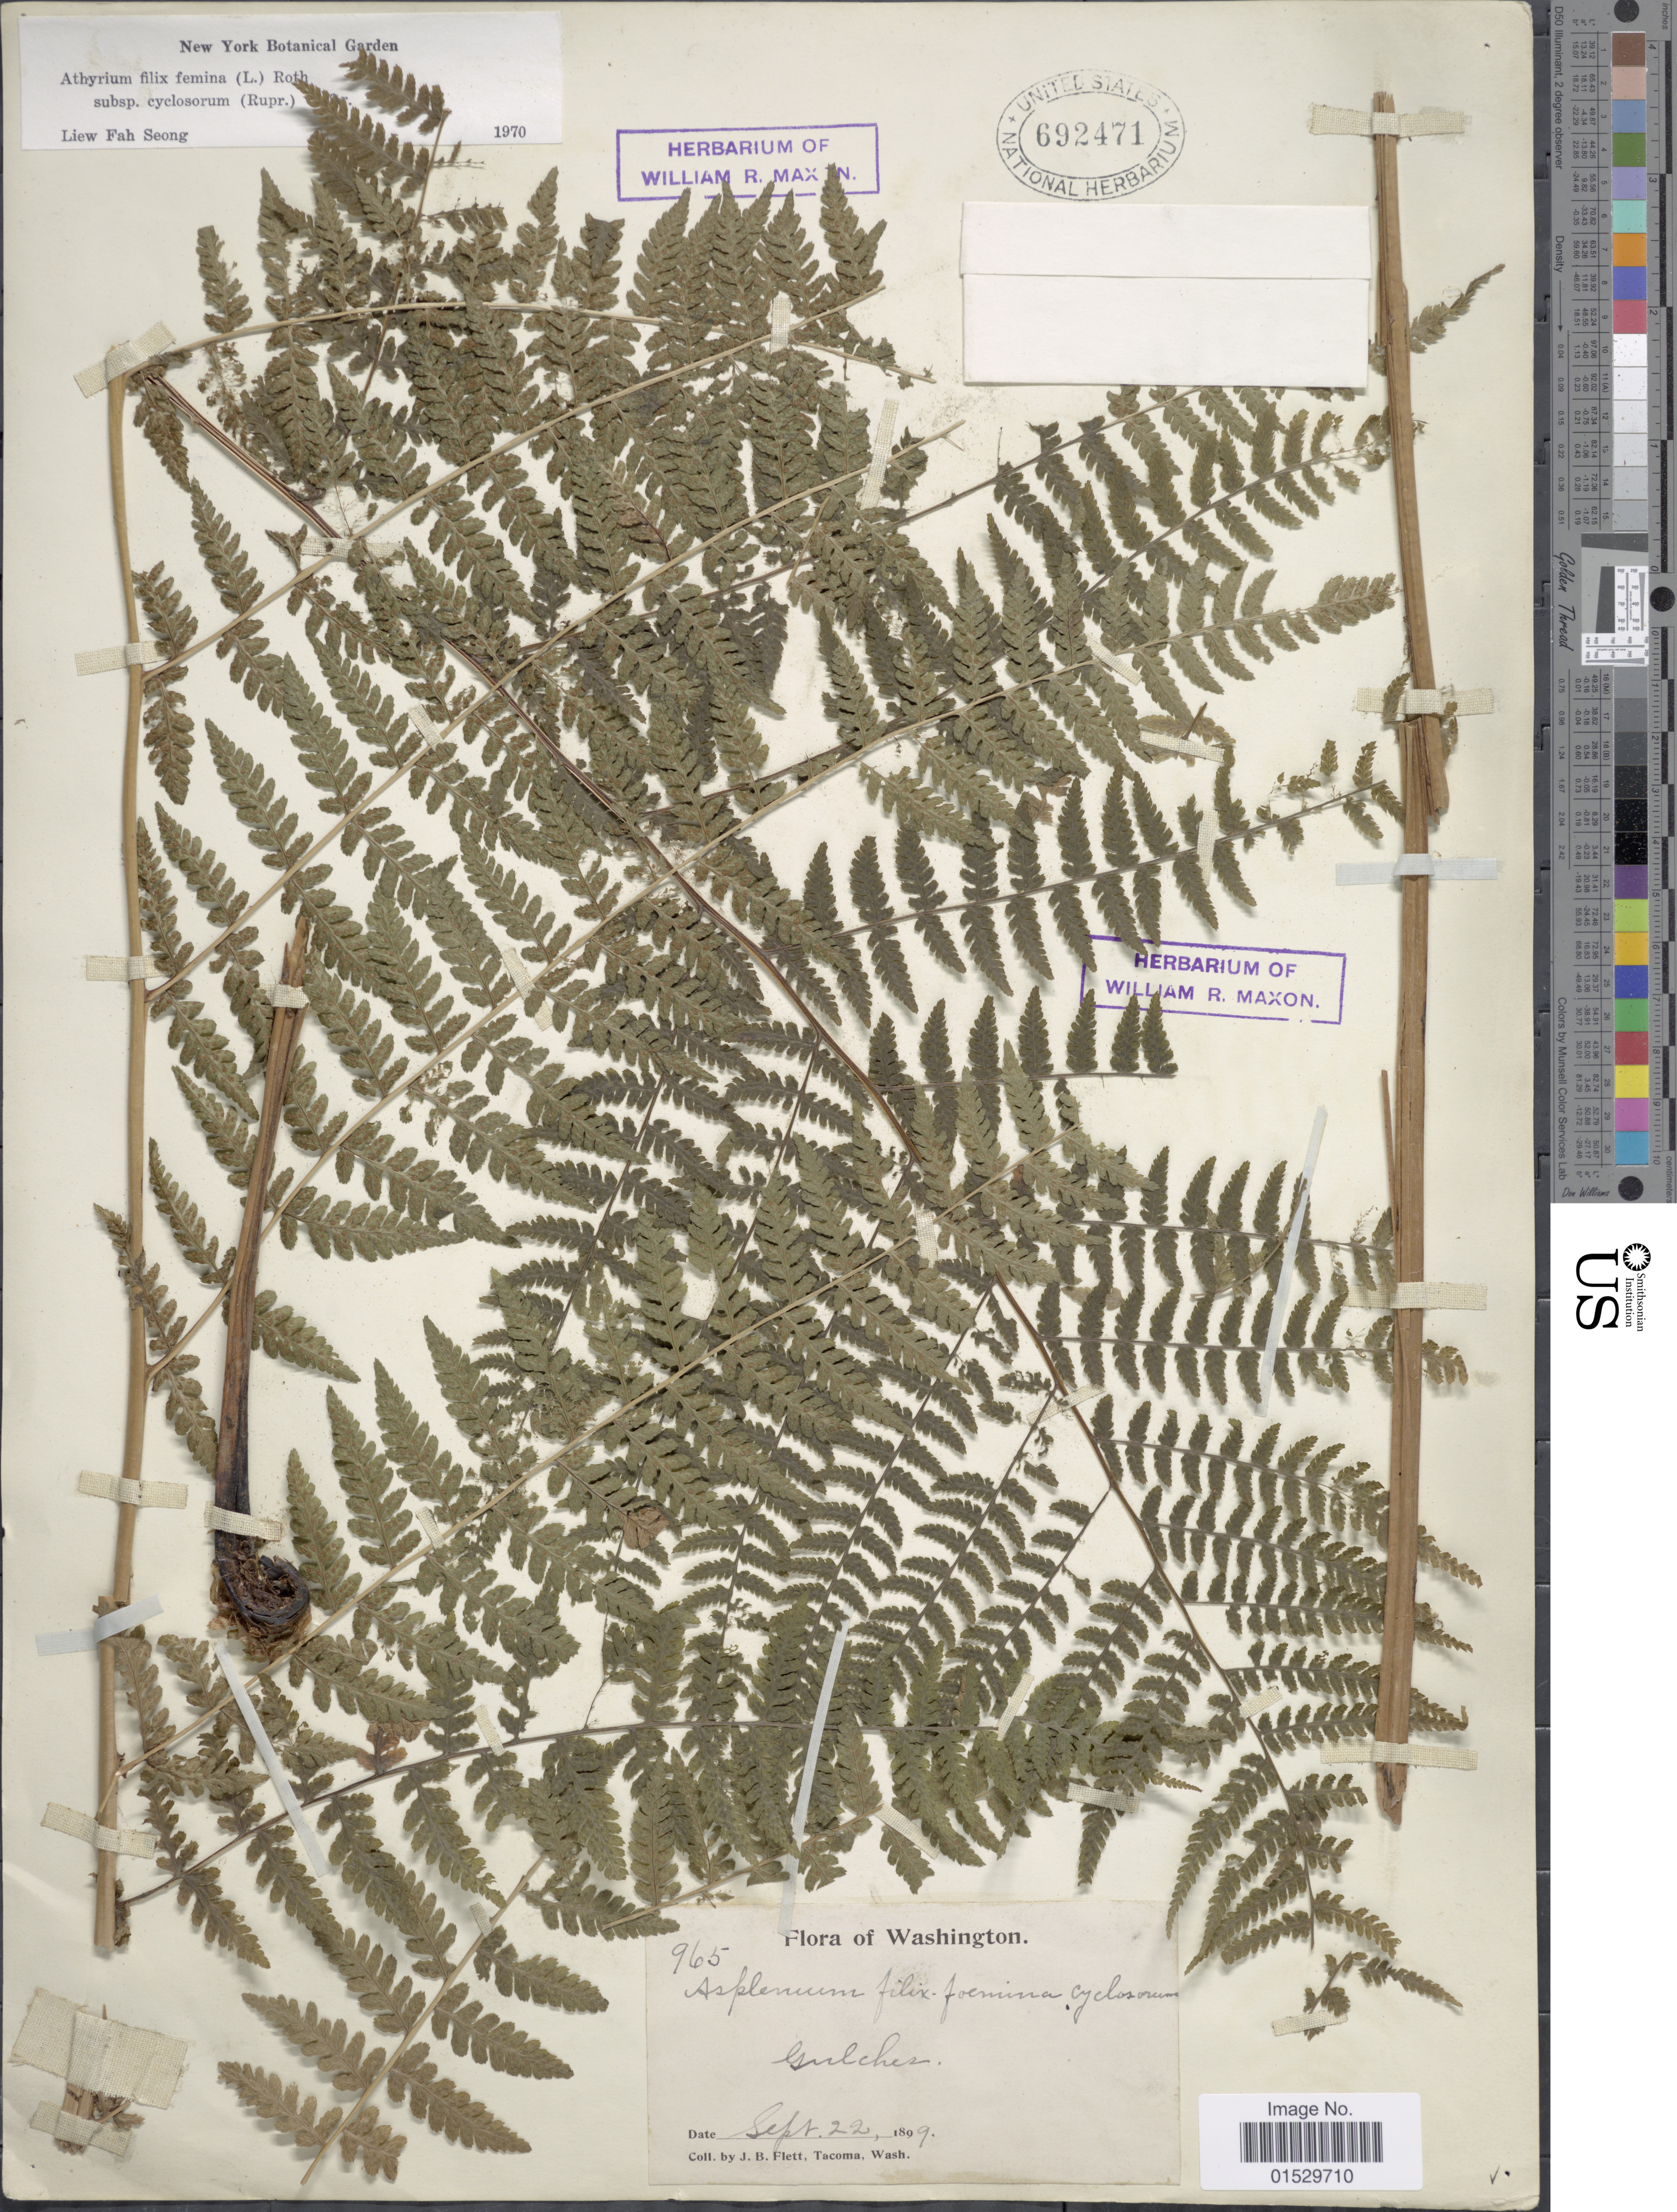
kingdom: Plantae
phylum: Tracheophyta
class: Polypodiopsida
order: Polypodiales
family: Athyriaceae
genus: Athyrium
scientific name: Athyrium filix-femina subsp. cyclosorum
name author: (Rupr.) C. Chr.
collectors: J. Flett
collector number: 965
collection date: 1899-09-22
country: United States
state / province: Washington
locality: Gulcher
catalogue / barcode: US 692471